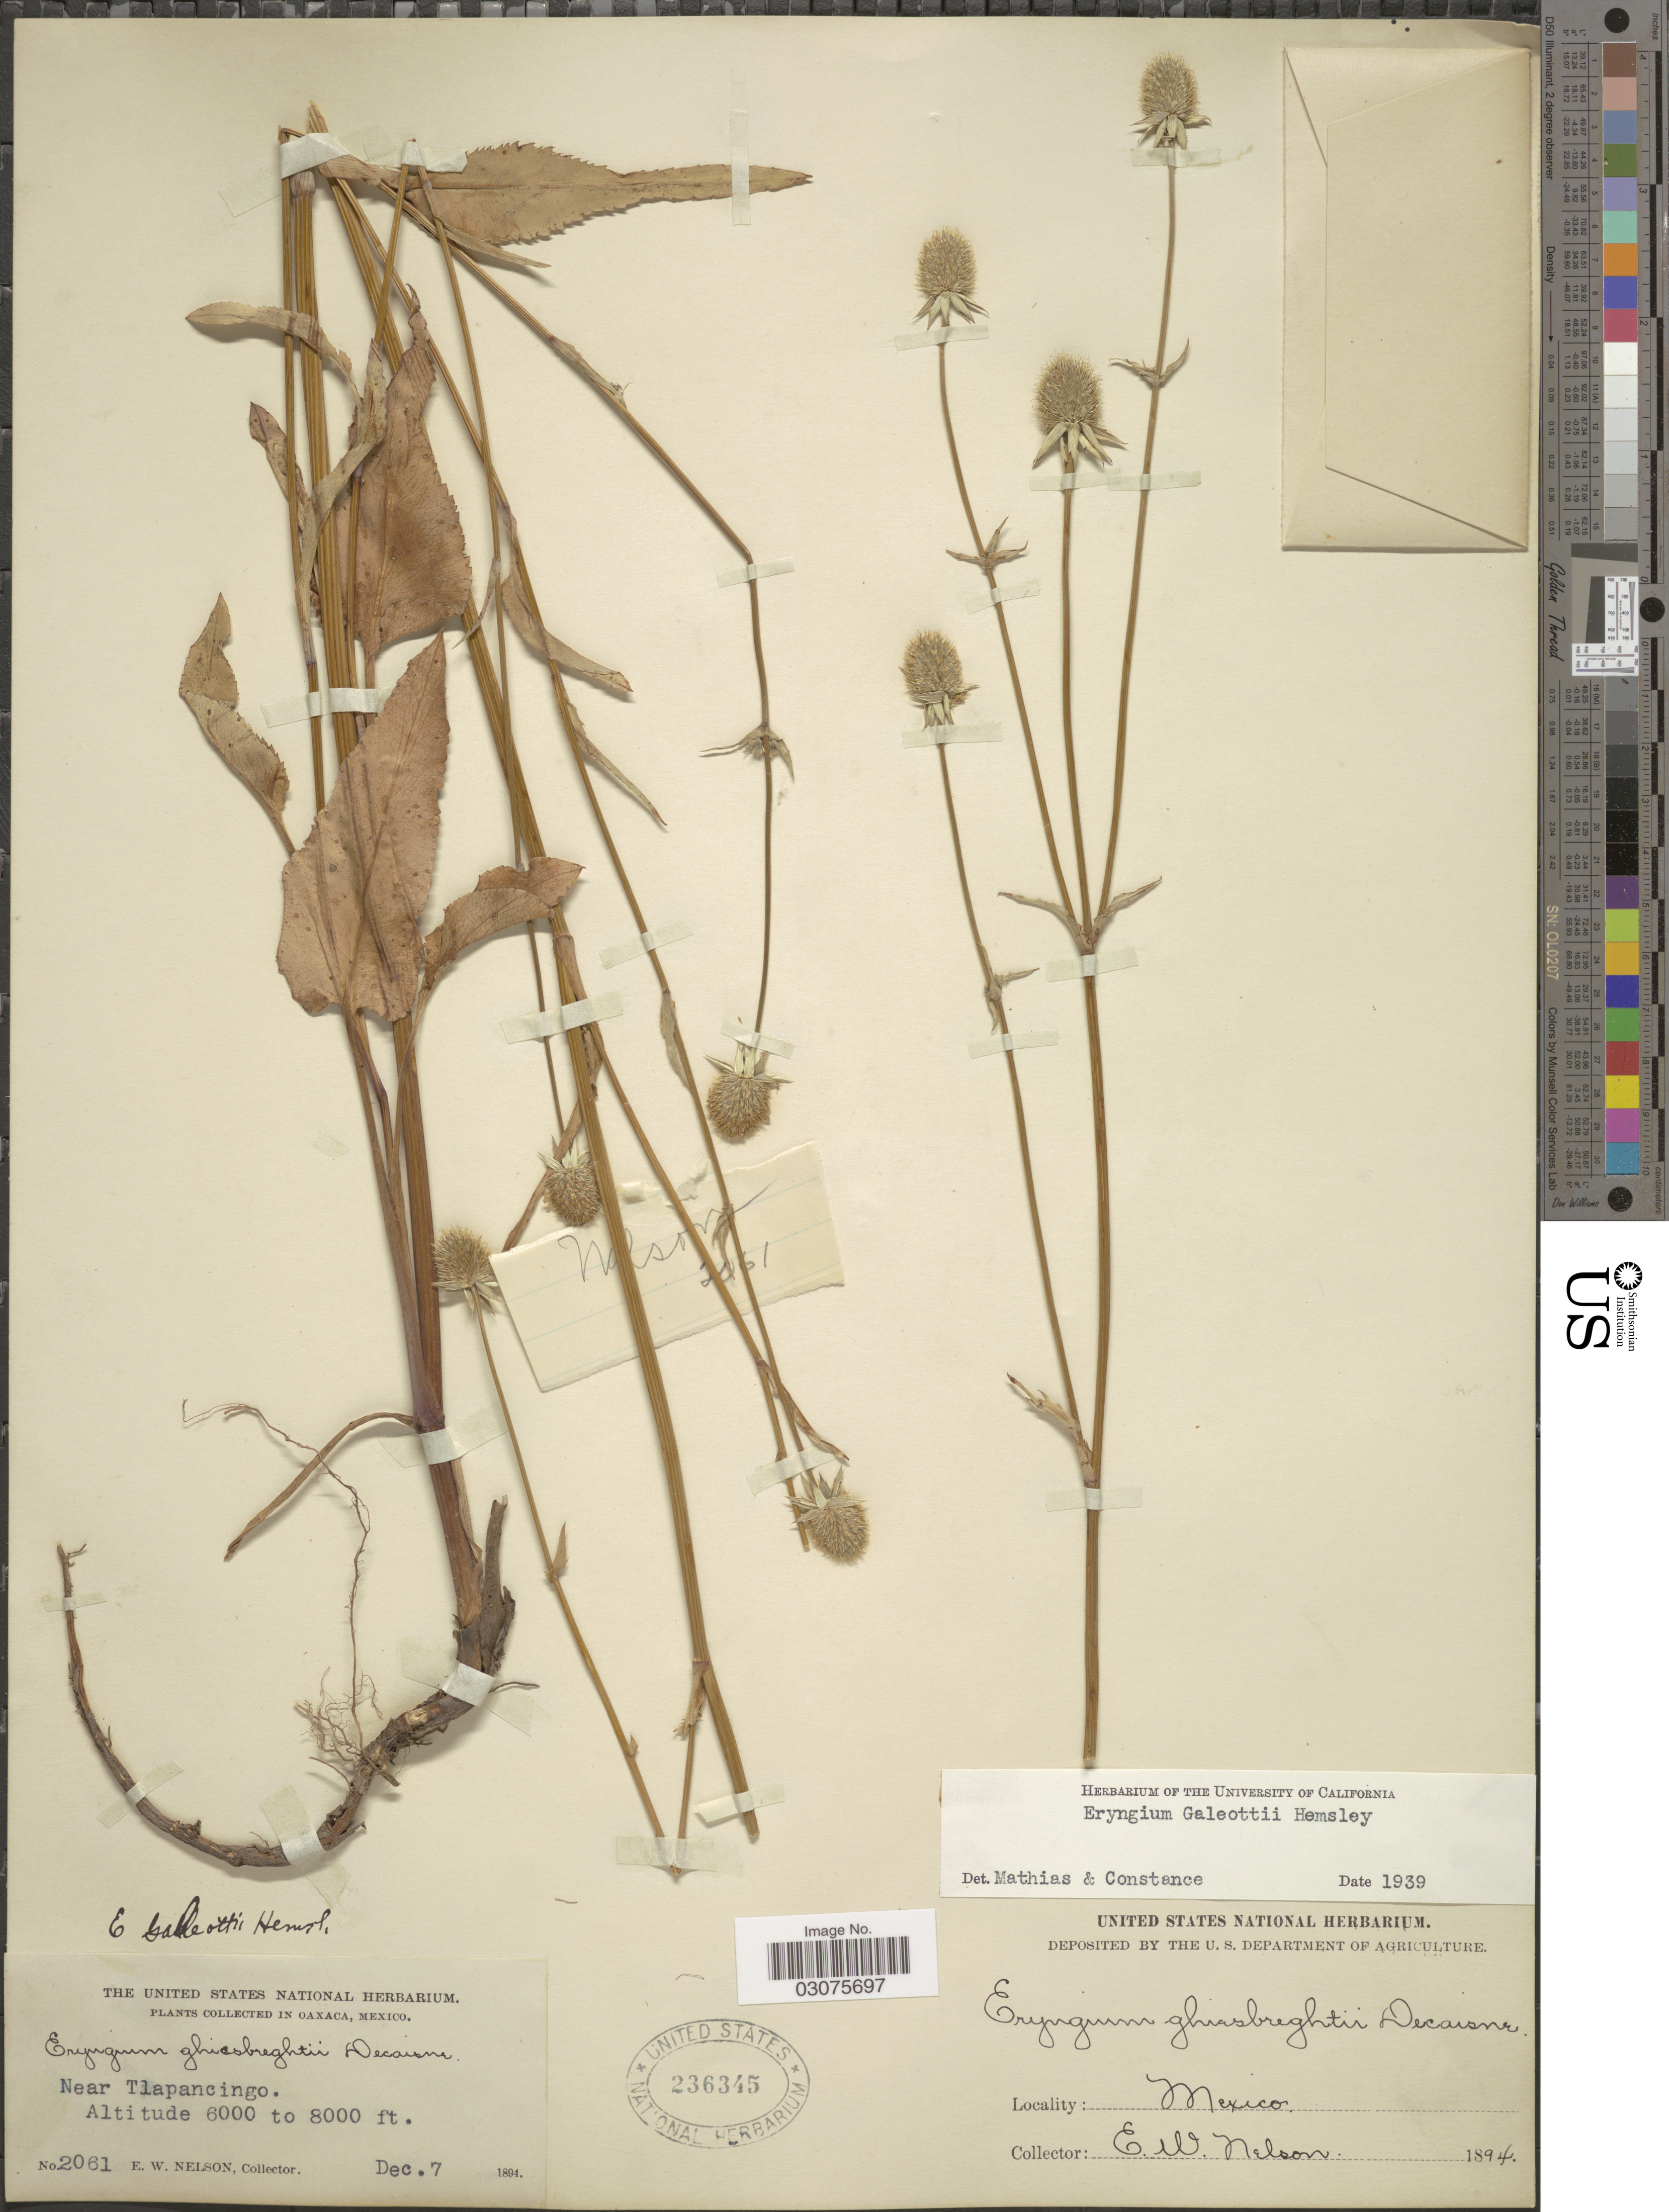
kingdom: Plantae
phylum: Tracheophyta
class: Magnoliopsida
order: Apiales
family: Apiaceae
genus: Eryngium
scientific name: Eryngium galeottii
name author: Hemsl.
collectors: E. W. Nelson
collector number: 2061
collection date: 1894-12-07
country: Mexico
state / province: Oaxaca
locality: Near Tlapancingo.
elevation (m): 1829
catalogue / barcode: US 236345